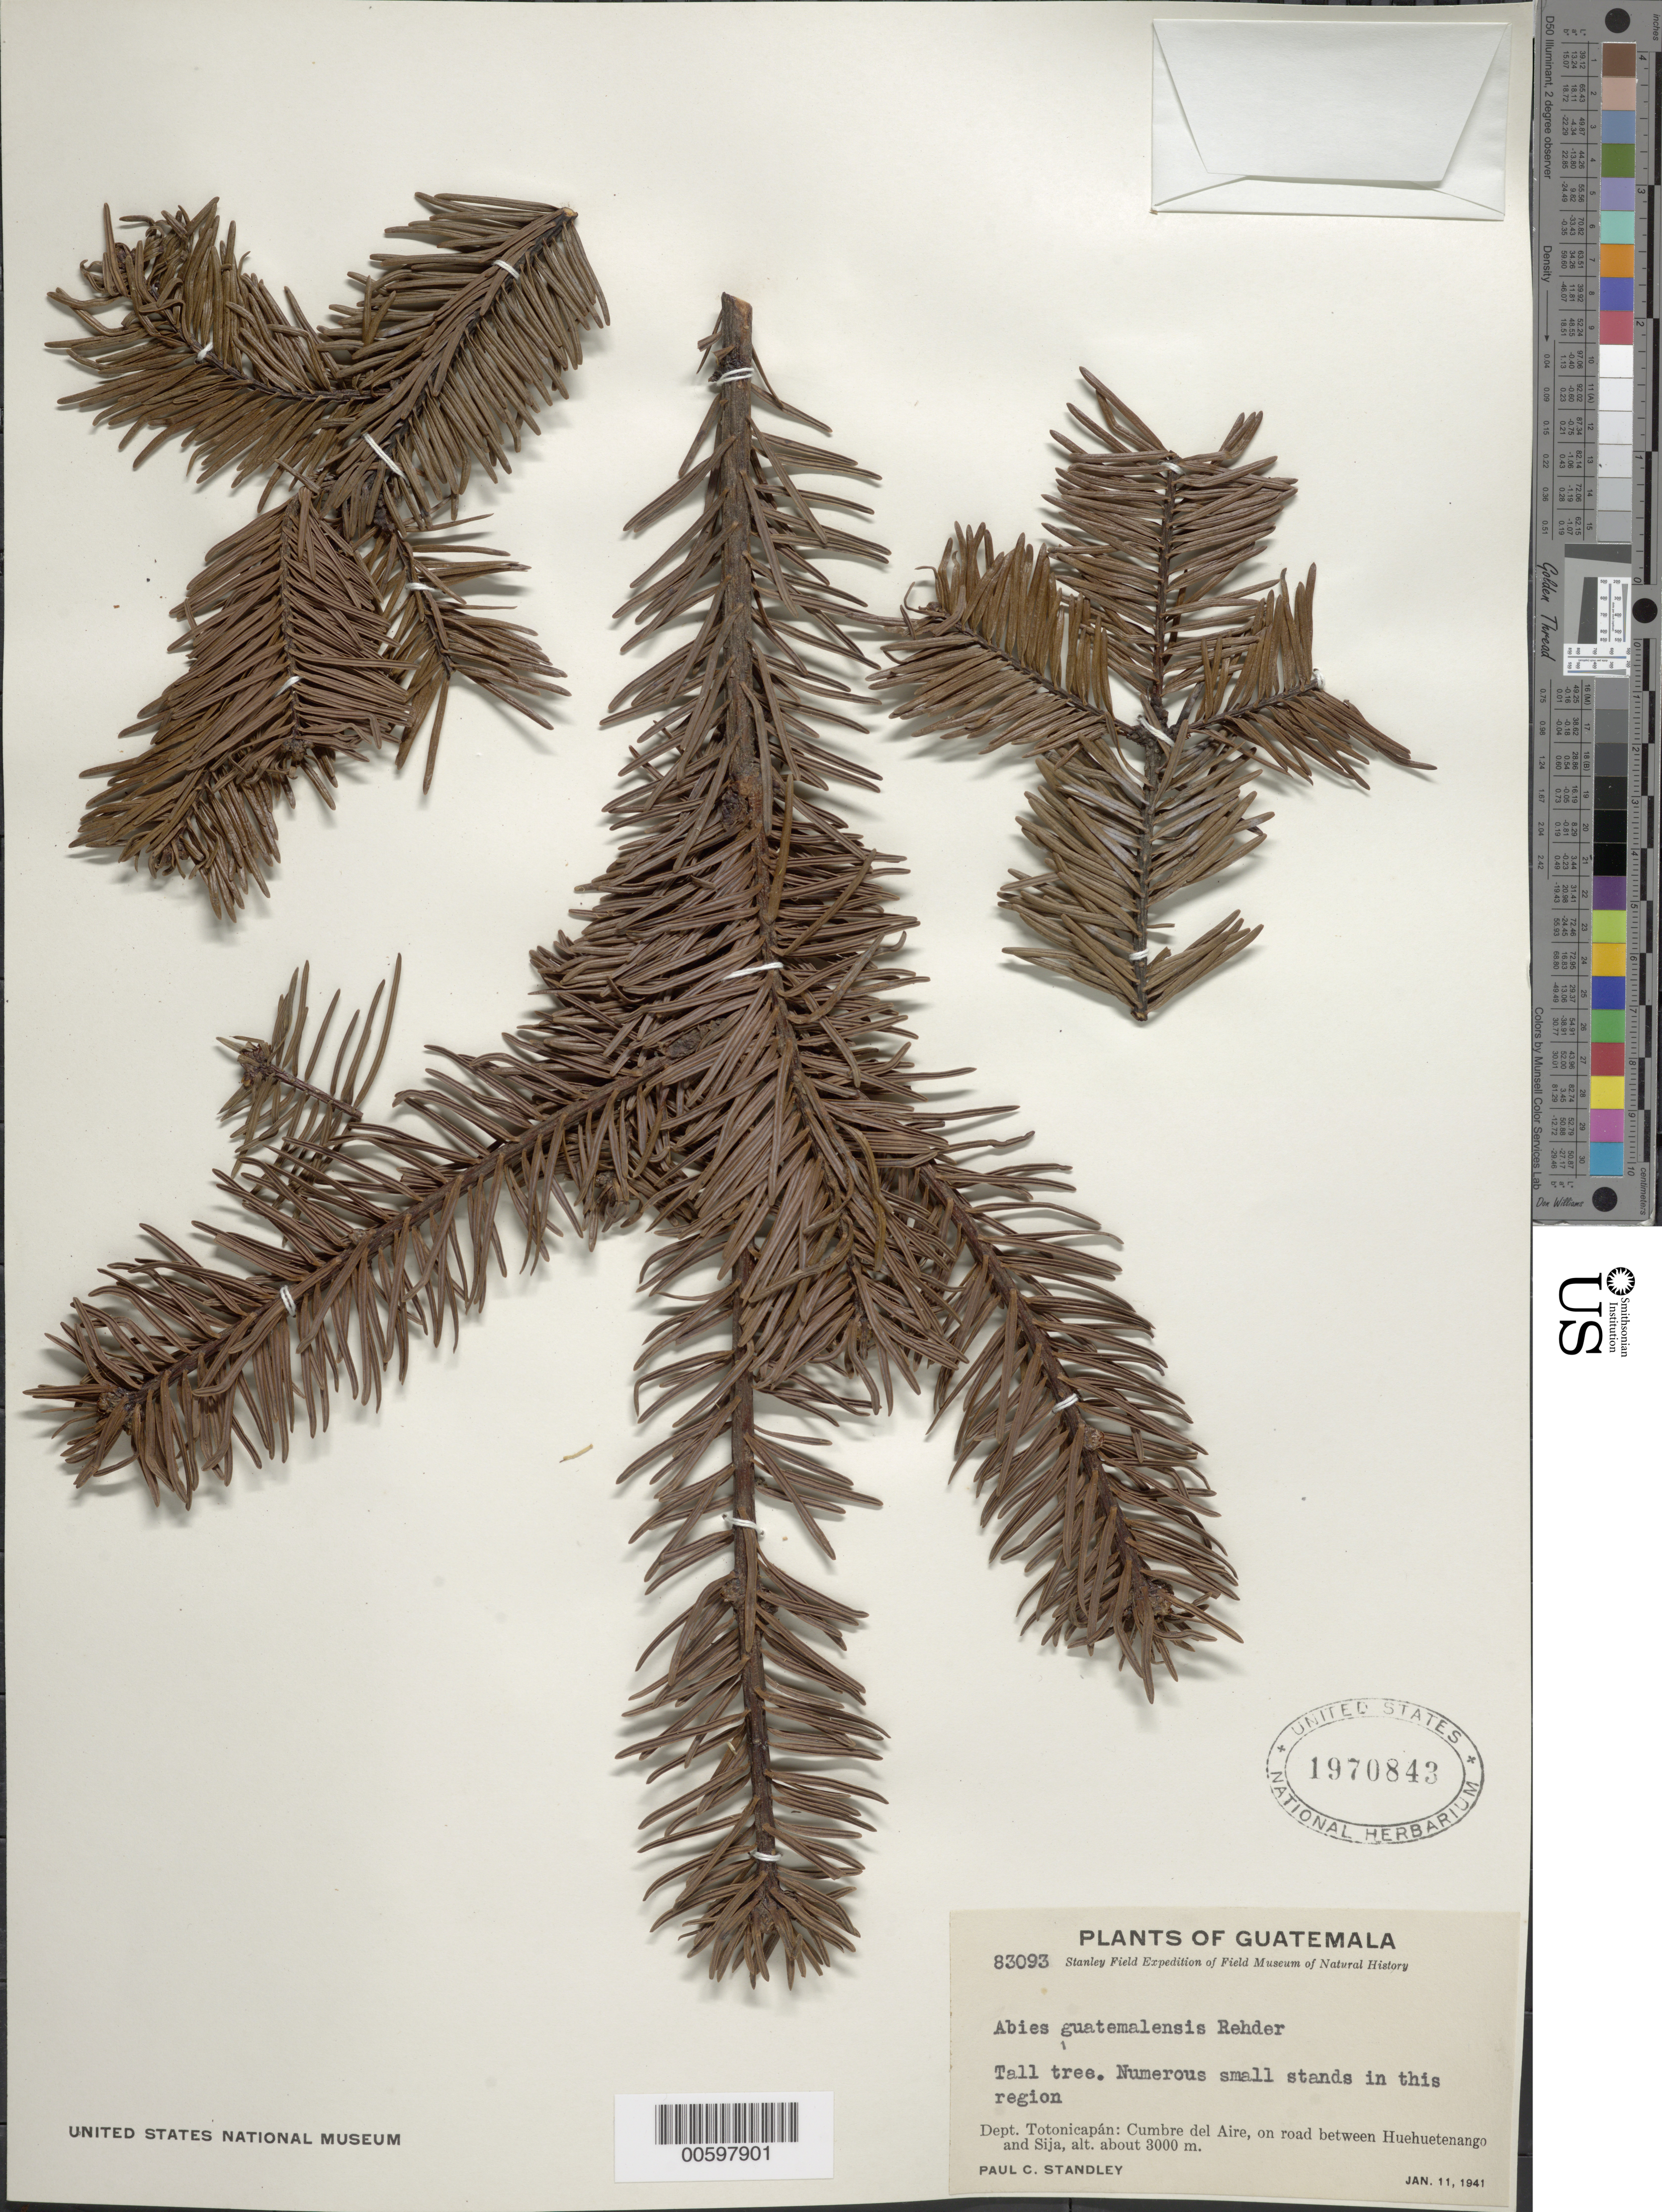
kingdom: Plantae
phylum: Tracheophyta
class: Pinopsida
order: Pinales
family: Pinaceae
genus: Abies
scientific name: Abies guatemalensis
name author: Rehder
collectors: P. C. Standley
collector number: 83093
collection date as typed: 11 Jan 1941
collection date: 1941-01-11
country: Guatemala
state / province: Totonicapán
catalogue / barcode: US 1970843